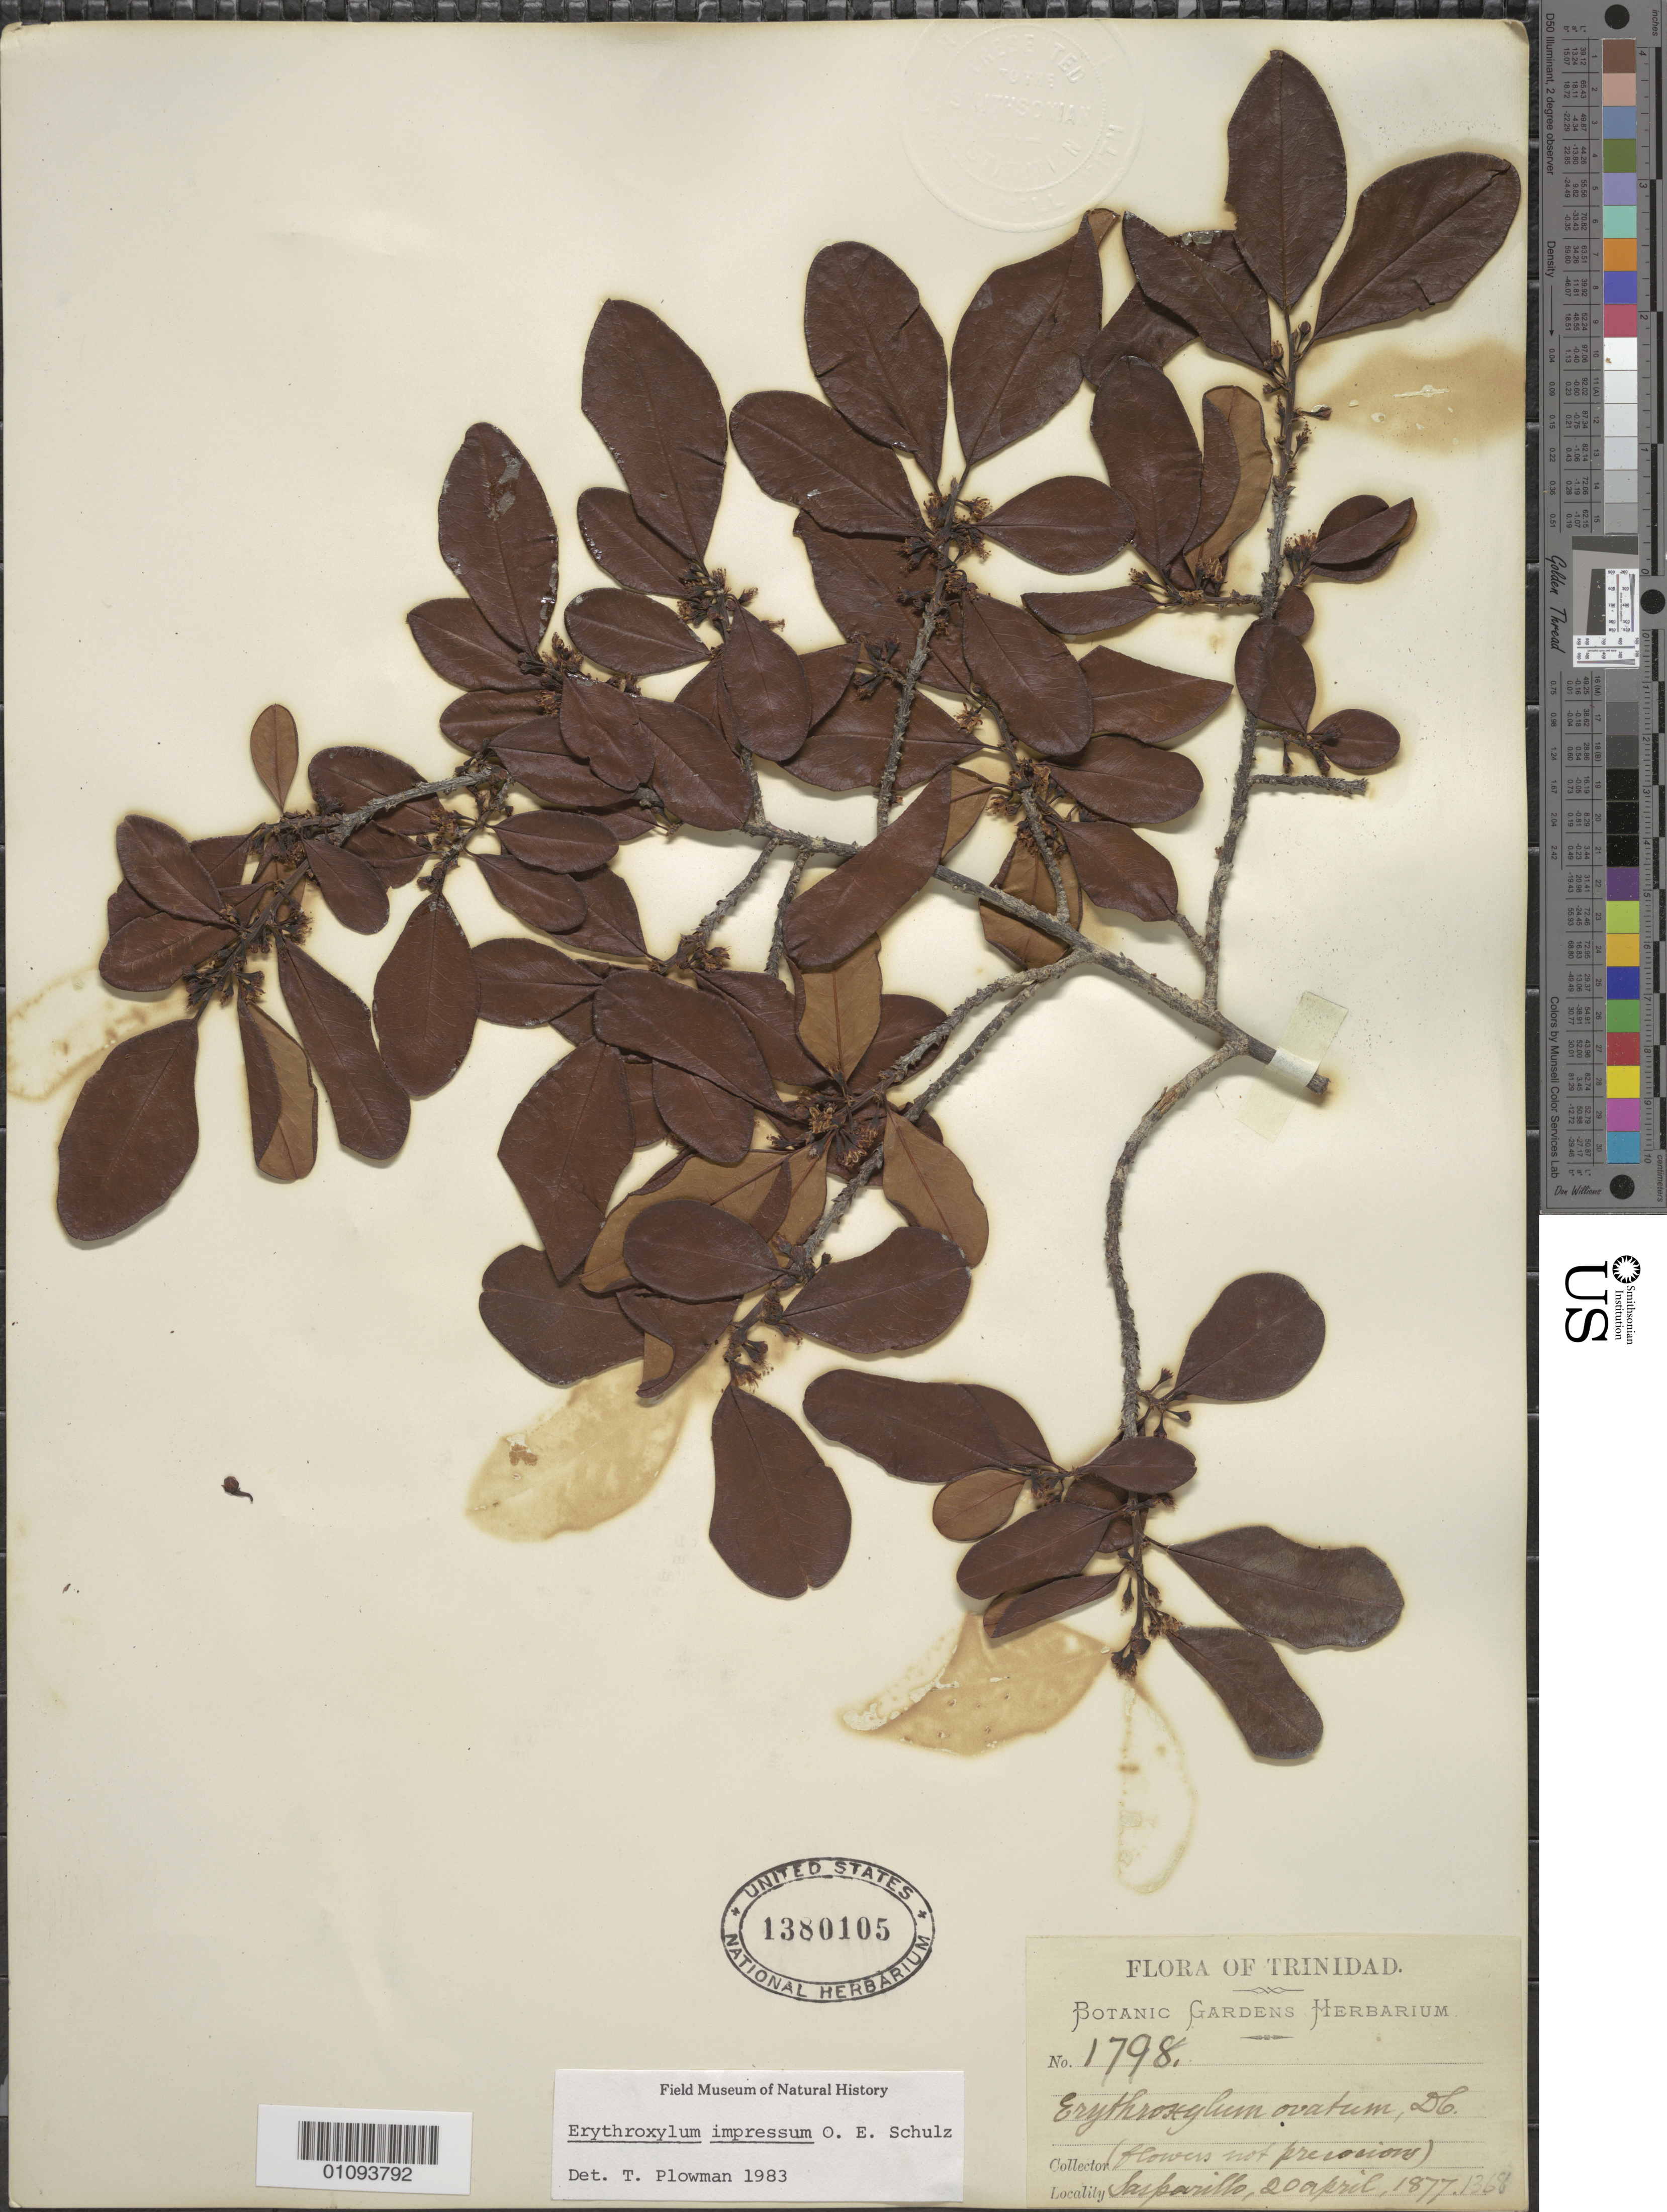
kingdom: Plantae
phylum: Tracheophyta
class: Magnoliopsida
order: Malpighiales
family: Erythroxylaceae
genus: Erythroxylum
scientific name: Erythroxylum impressum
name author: O.E. Schulz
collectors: Botanic Gardens Herbarium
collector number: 1798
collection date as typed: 20 Apr 1877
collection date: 1877-04-20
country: Trinidad and Tobago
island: Trinidad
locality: Gasparillo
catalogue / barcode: US 1380105